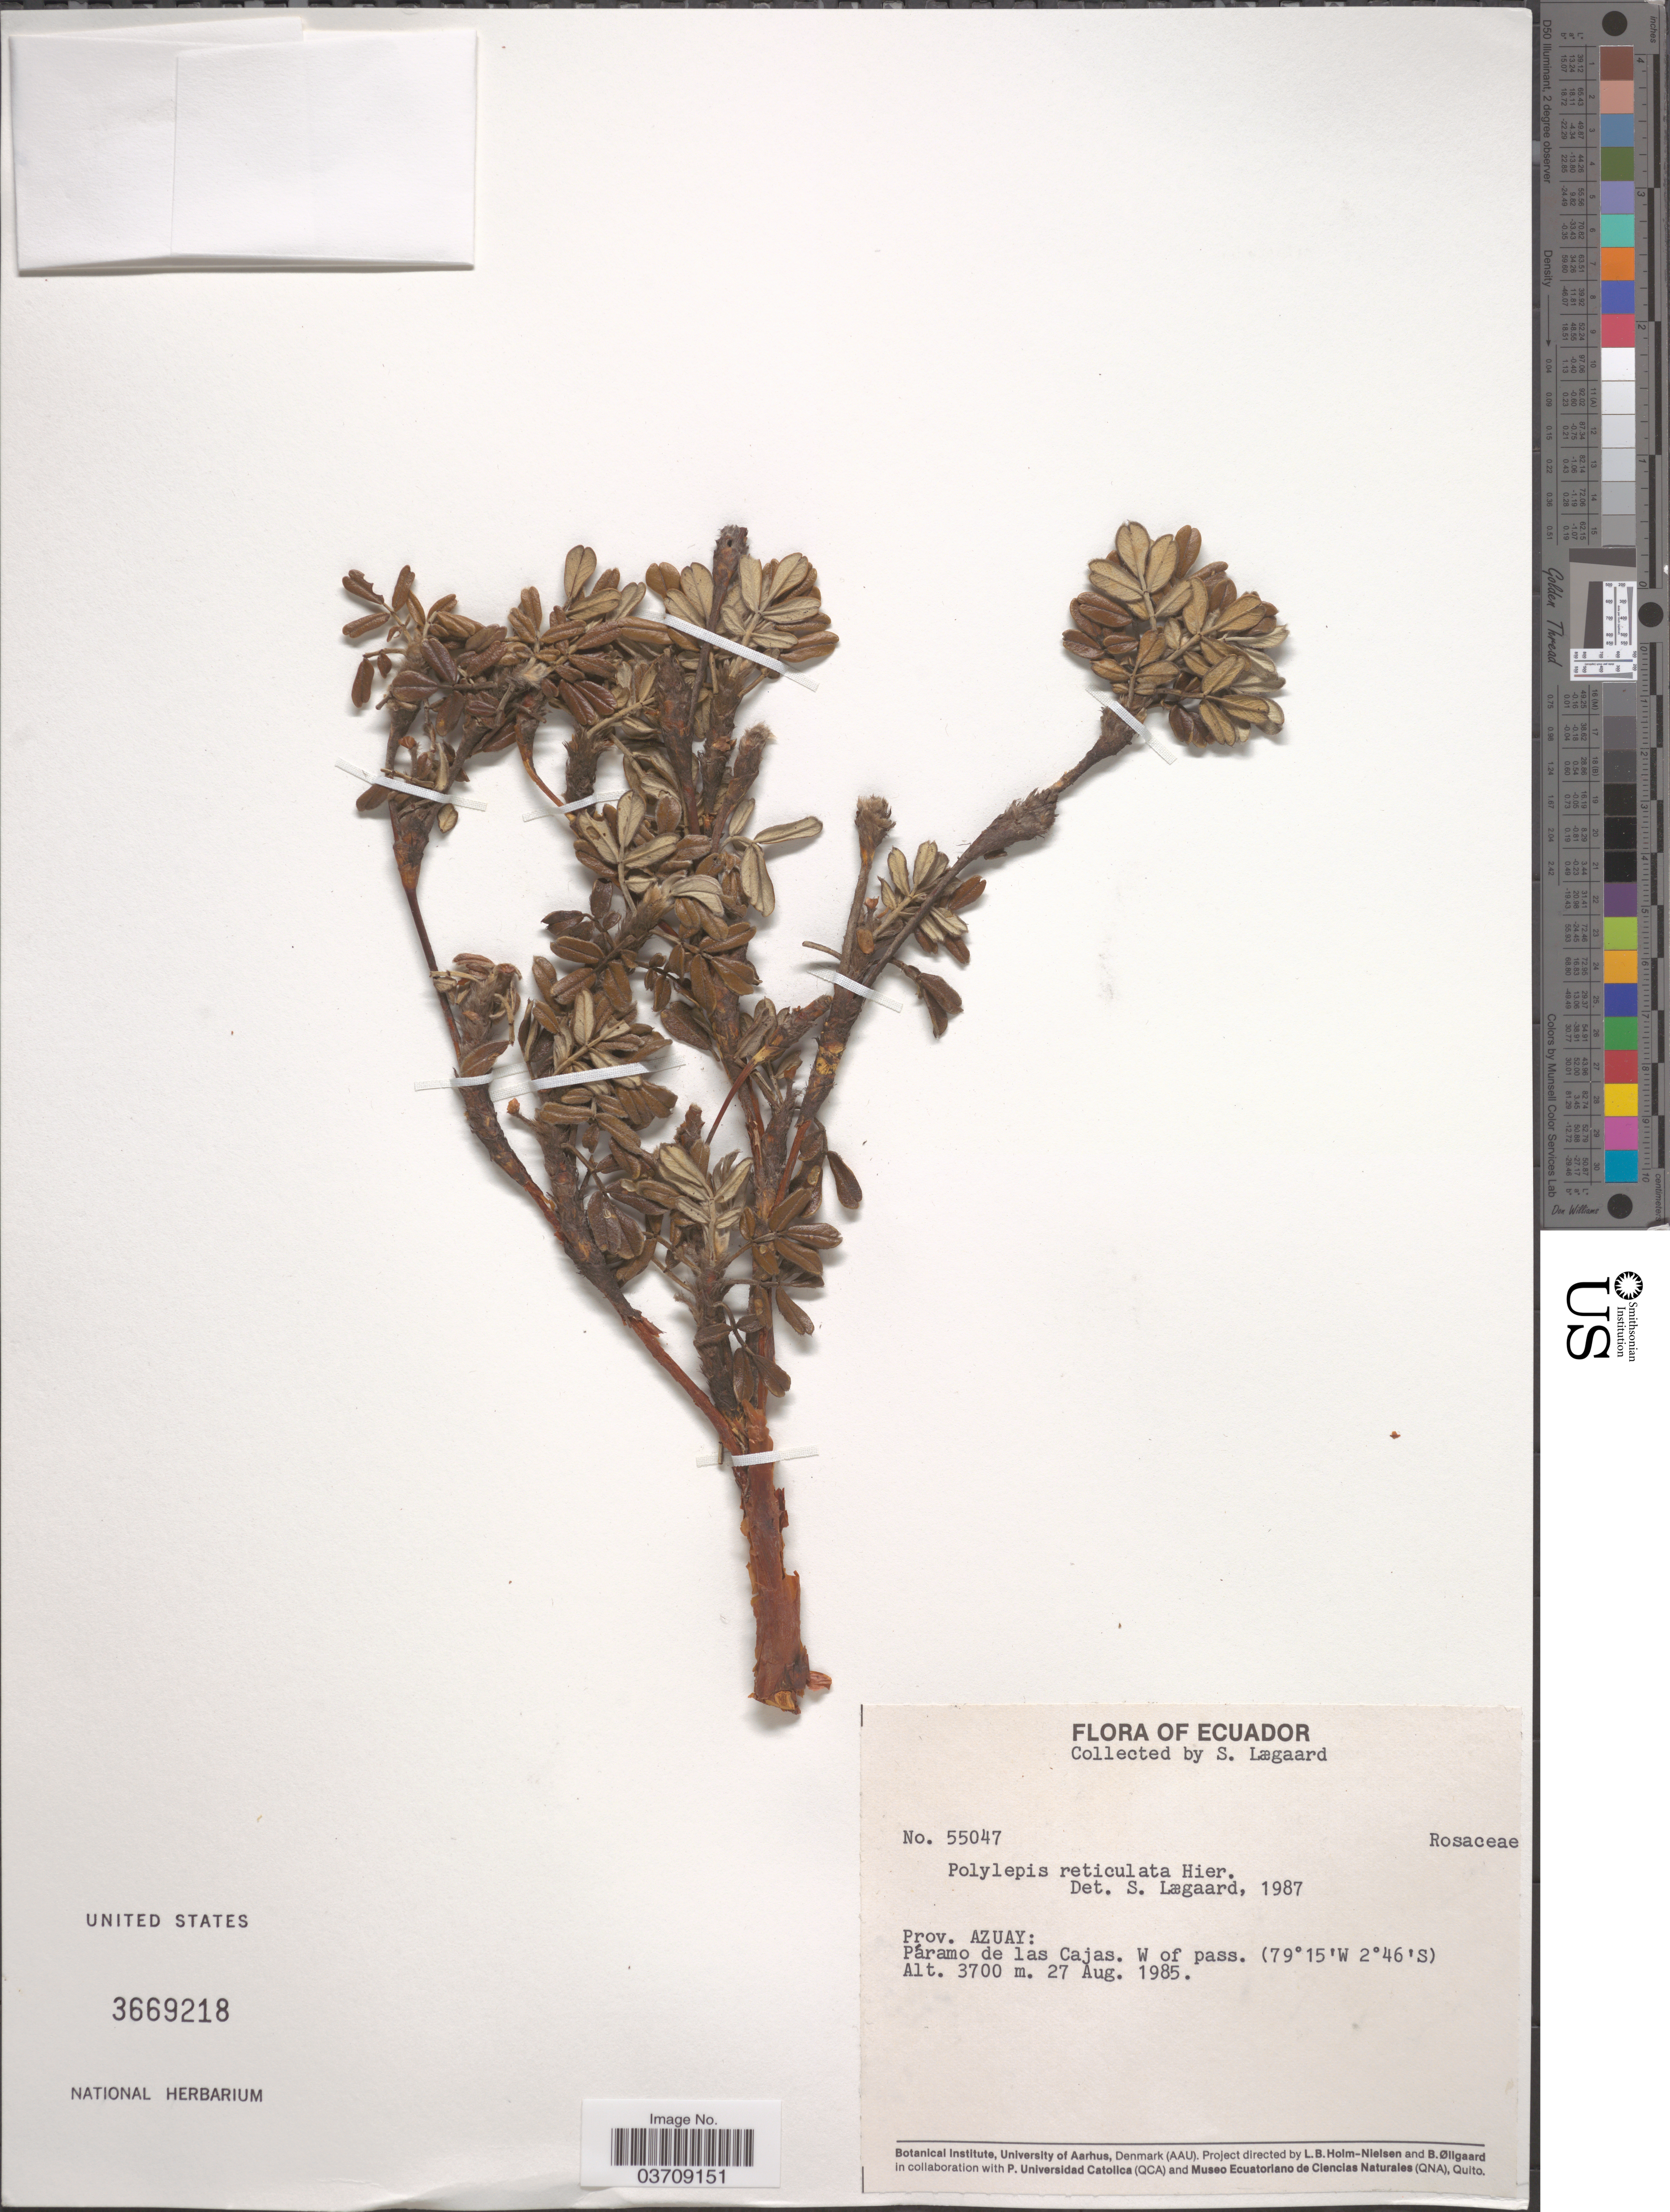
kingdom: Plantae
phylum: Tracheophyta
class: Magnoliopsida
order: Rosales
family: Rosaceae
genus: Polylepis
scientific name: Polylepis reticulata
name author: Hieron.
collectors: S. Lægaard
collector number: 55047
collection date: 1985-08-27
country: Ecuador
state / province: Azuay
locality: Páramo de las Cajas. W of pass.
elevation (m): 3700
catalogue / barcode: US 3669218